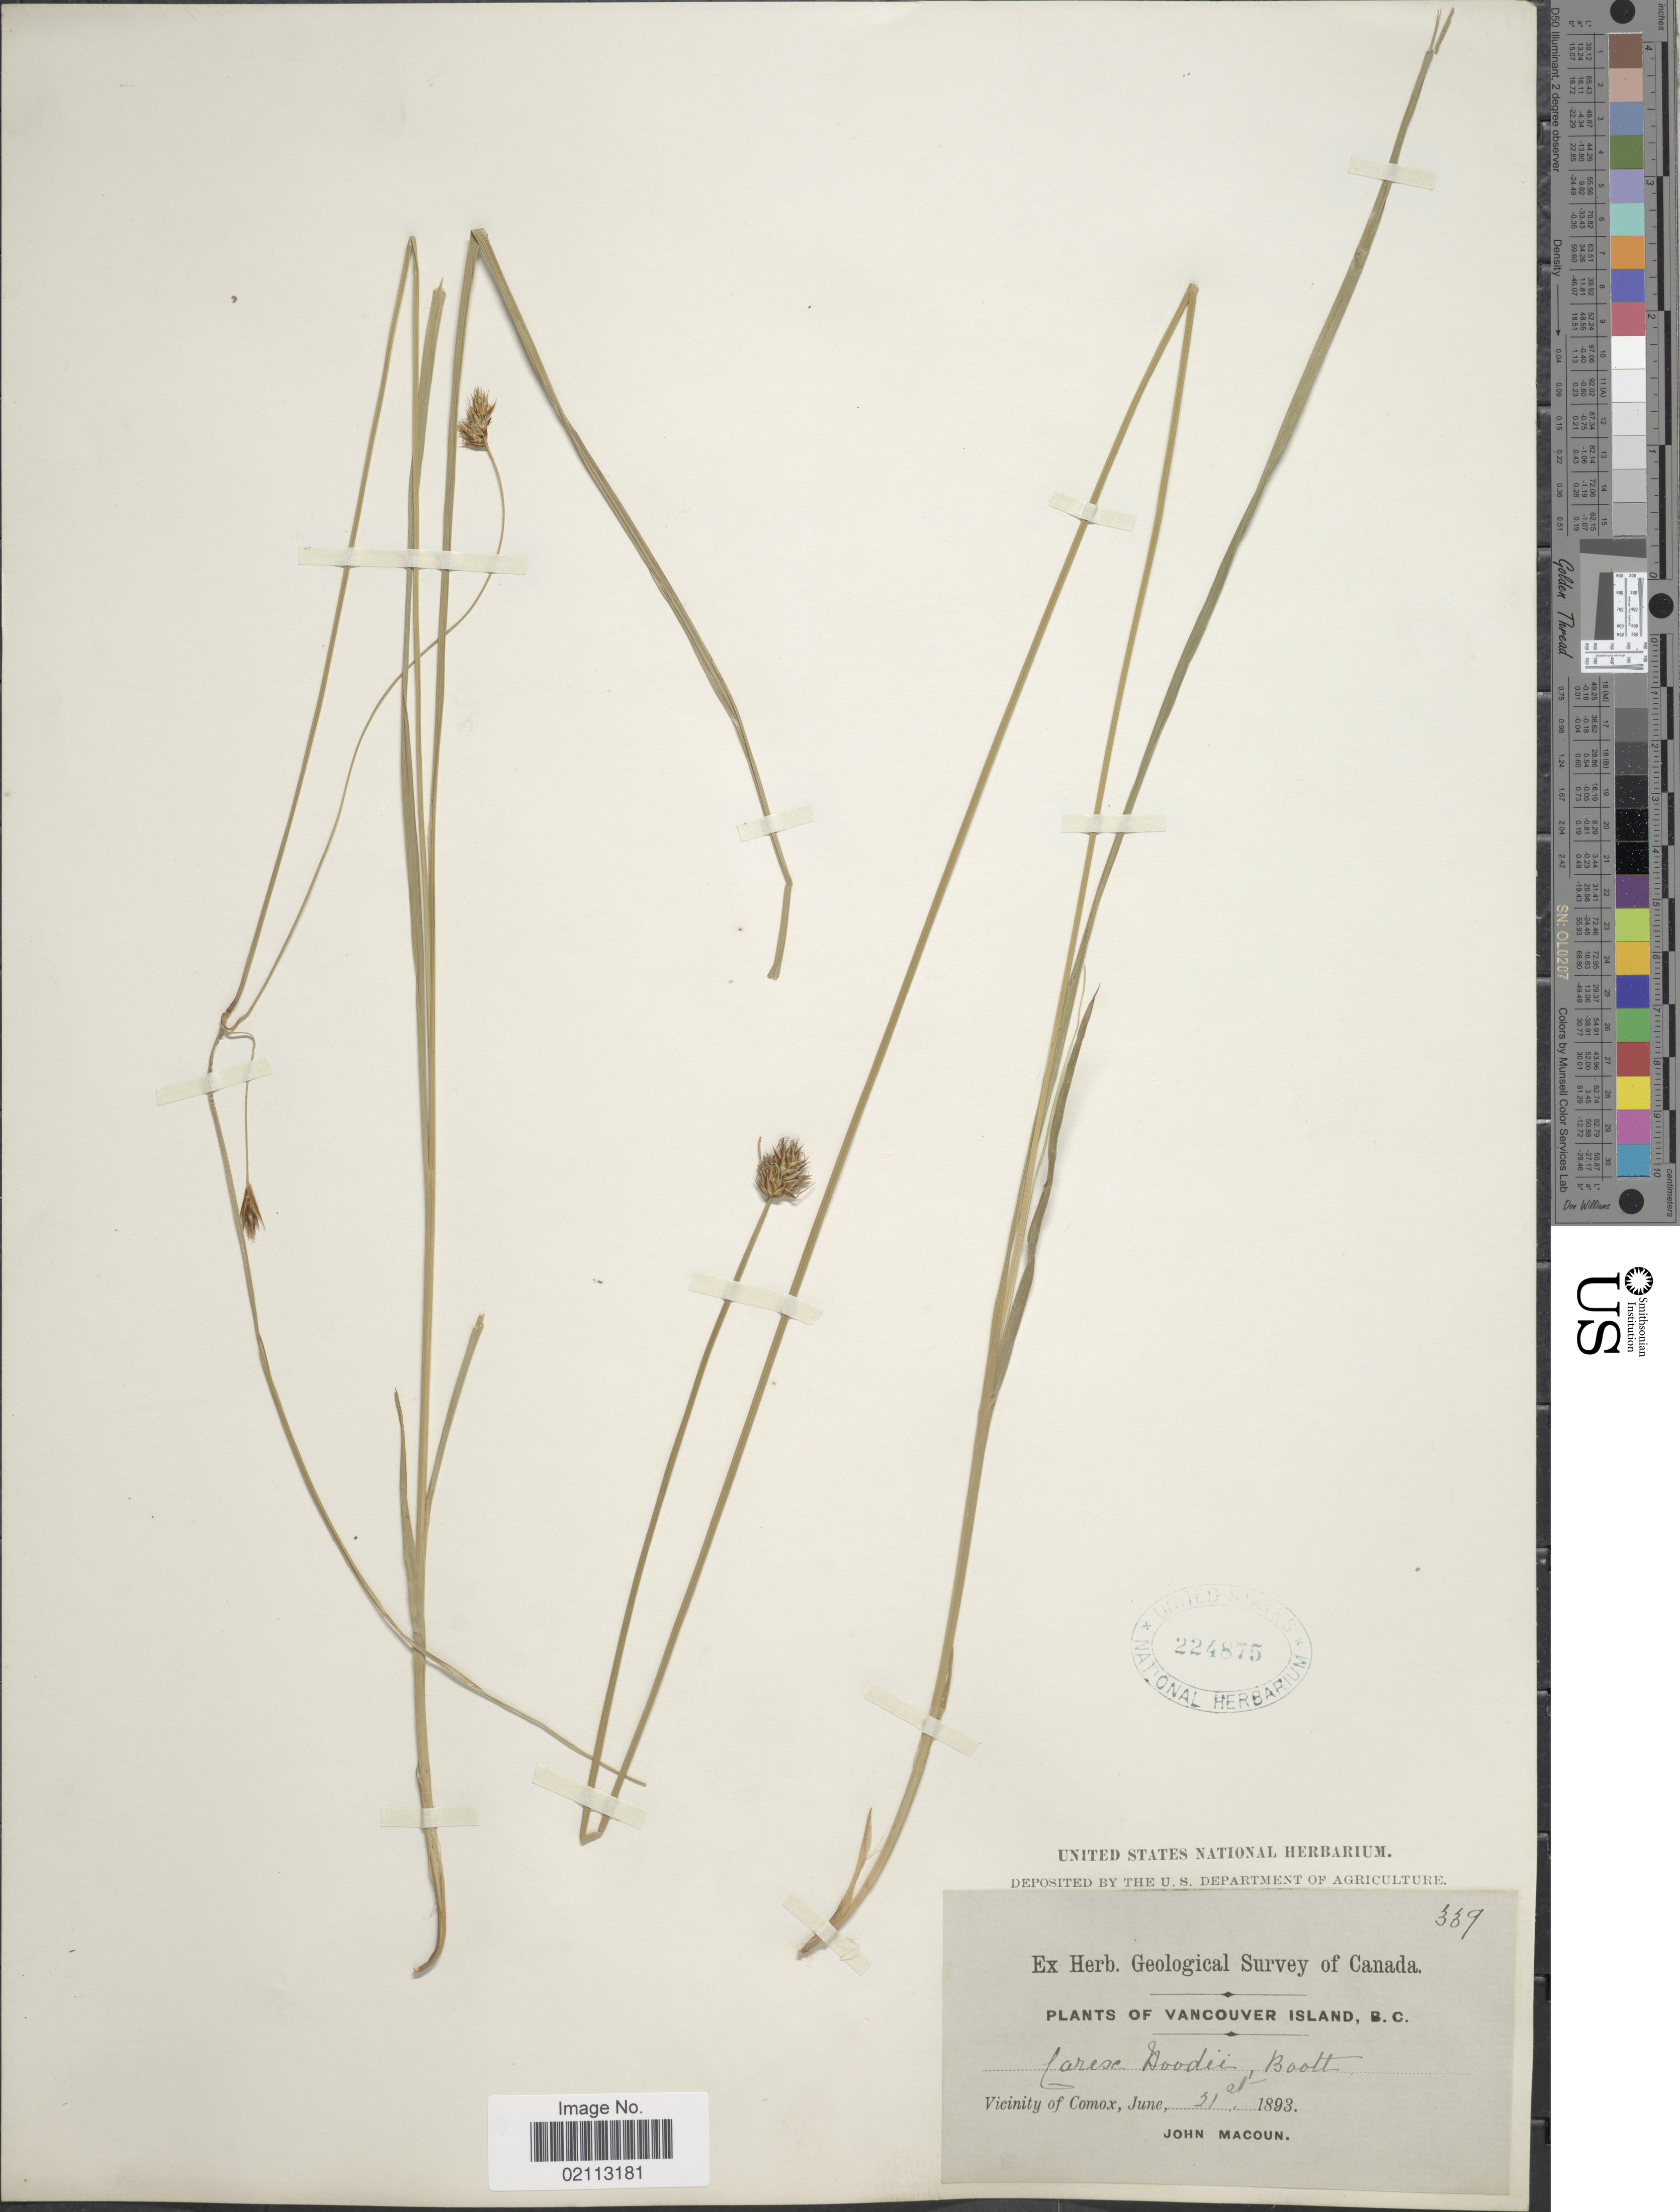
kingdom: Plantae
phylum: Tracheophyta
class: Liliopsida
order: Poales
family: Cyperaceae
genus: Carex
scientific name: Carex hoodii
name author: Boott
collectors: J. Macoun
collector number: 339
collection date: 1893-06-21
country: Canada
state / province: British Columbia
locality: Vancouver Island, Vicinity of Comox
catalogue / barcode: US 224875